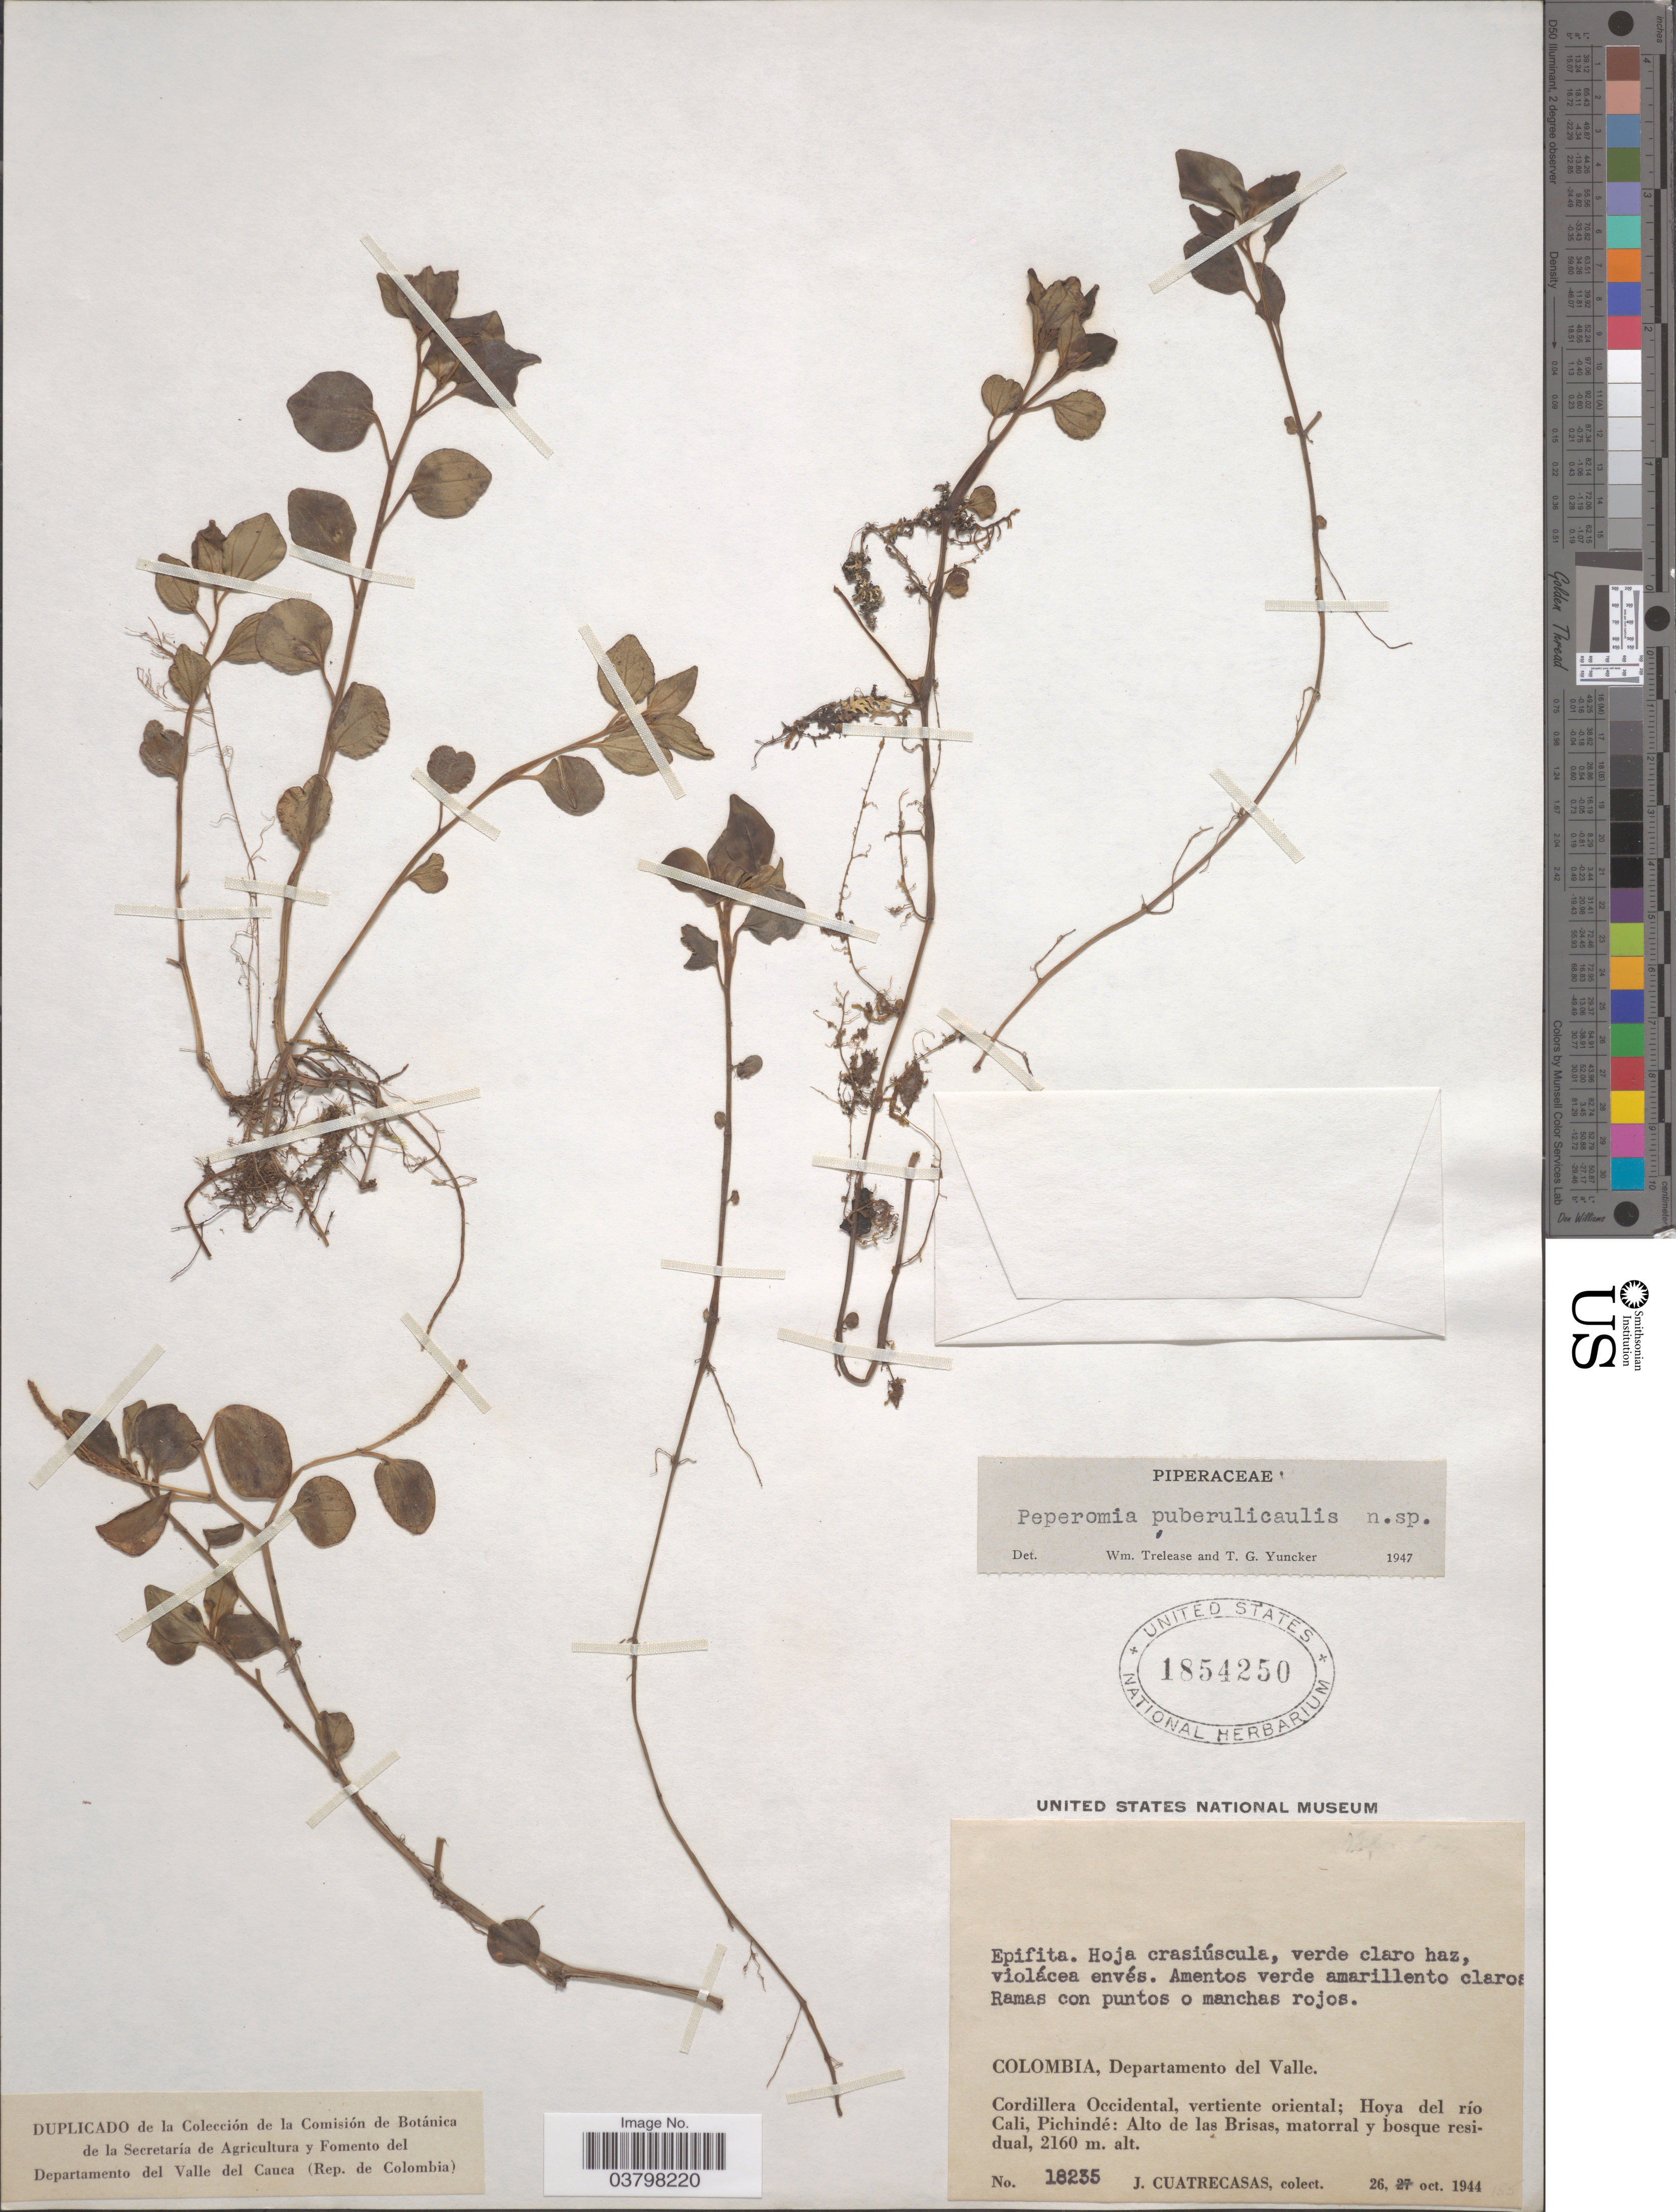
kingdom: Plantae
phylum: Tracheophyta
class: Magnoliopsida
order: Piperales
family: Piperaceae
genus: Peperomia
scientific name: Peperomia puberulicaulis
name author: Trel. & Yunck.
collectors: J. Cuatrecasas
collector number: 18235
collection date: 1944-10-26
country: Colombia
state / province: Valle del Cauca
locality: Departamento del Valle. Cordillera Occidental, vertiente oriental; Hoya del río Cali, Pichindé: Alto de las Brisas, matorral y bosque residual.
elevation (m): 2160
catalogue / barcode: US 1854250